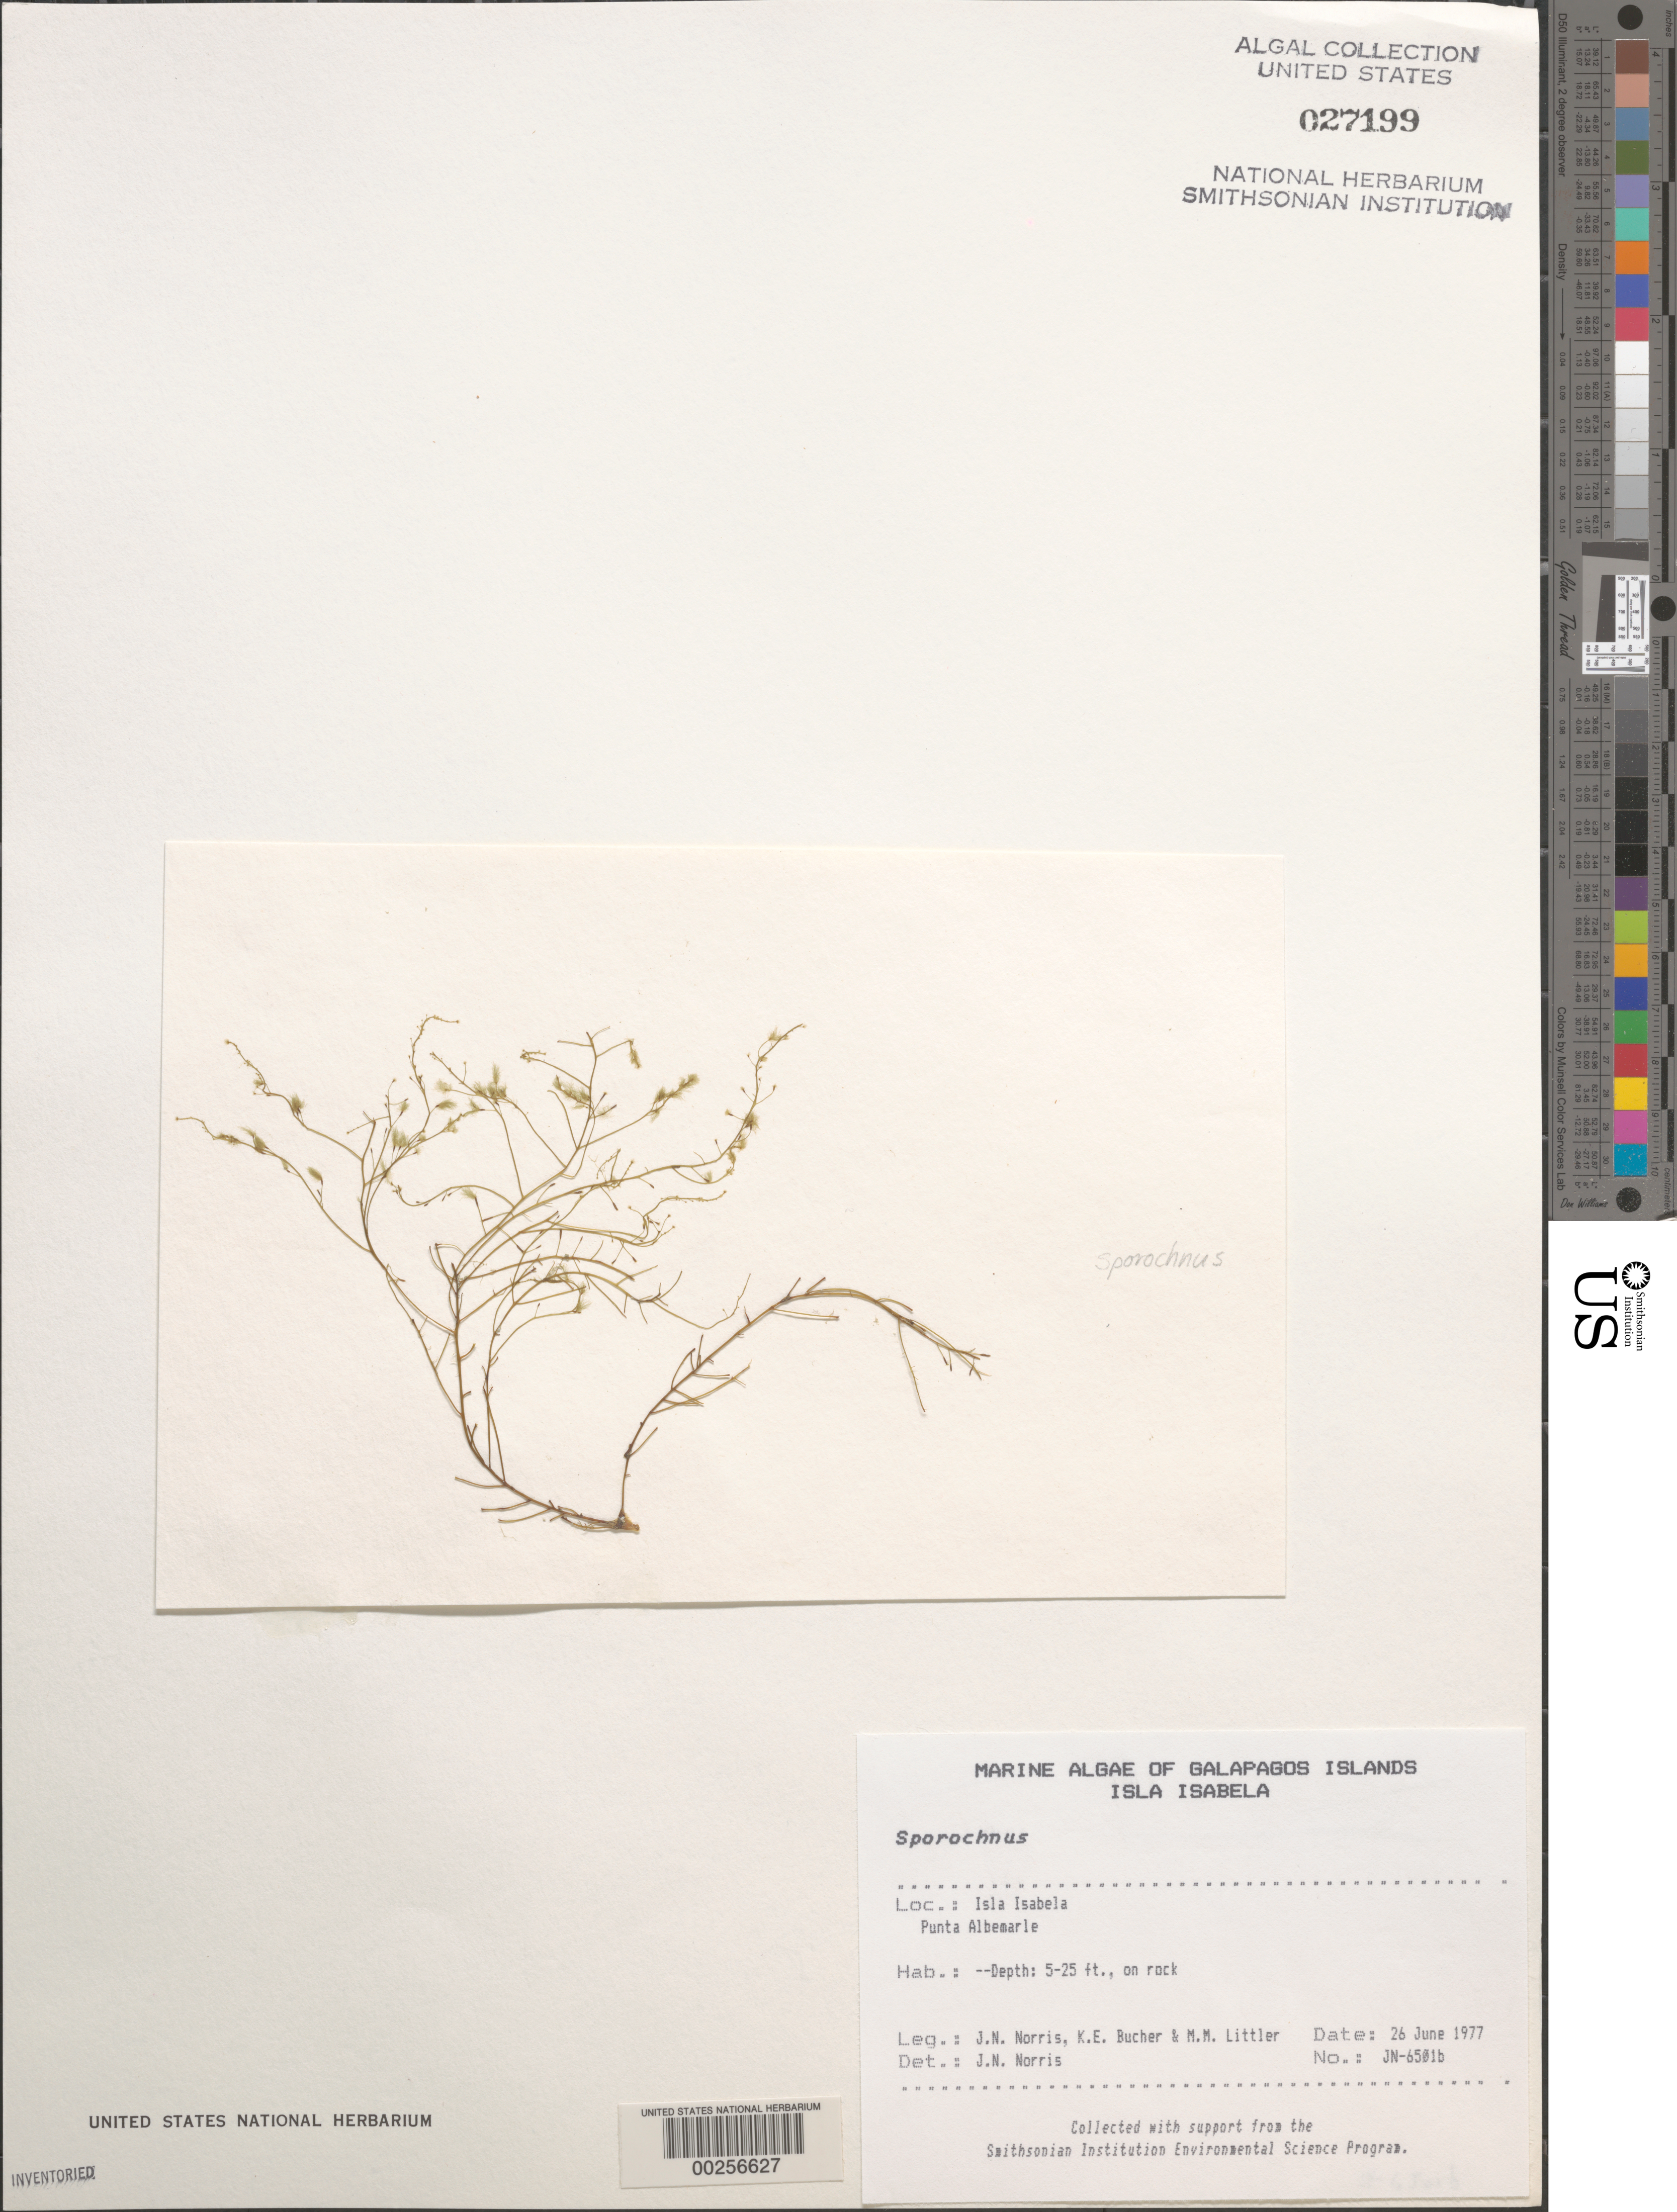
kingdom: Chromista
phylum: Ochrophyta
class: Phaeophyceae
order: Sporochnales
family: Sporochnaceae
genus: Sporochnus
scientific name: Sporochnus sp.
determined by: Norris, James N.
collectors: J. N. Norris, K. E. Bucher & M. M. Littler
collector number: JN-6501b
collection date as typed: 26 Jun 1977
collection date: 1977-06-26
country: Ecuador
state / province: Colón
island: Isabela [Albemarle]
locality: Punta Albemarle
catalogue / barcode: US 27199